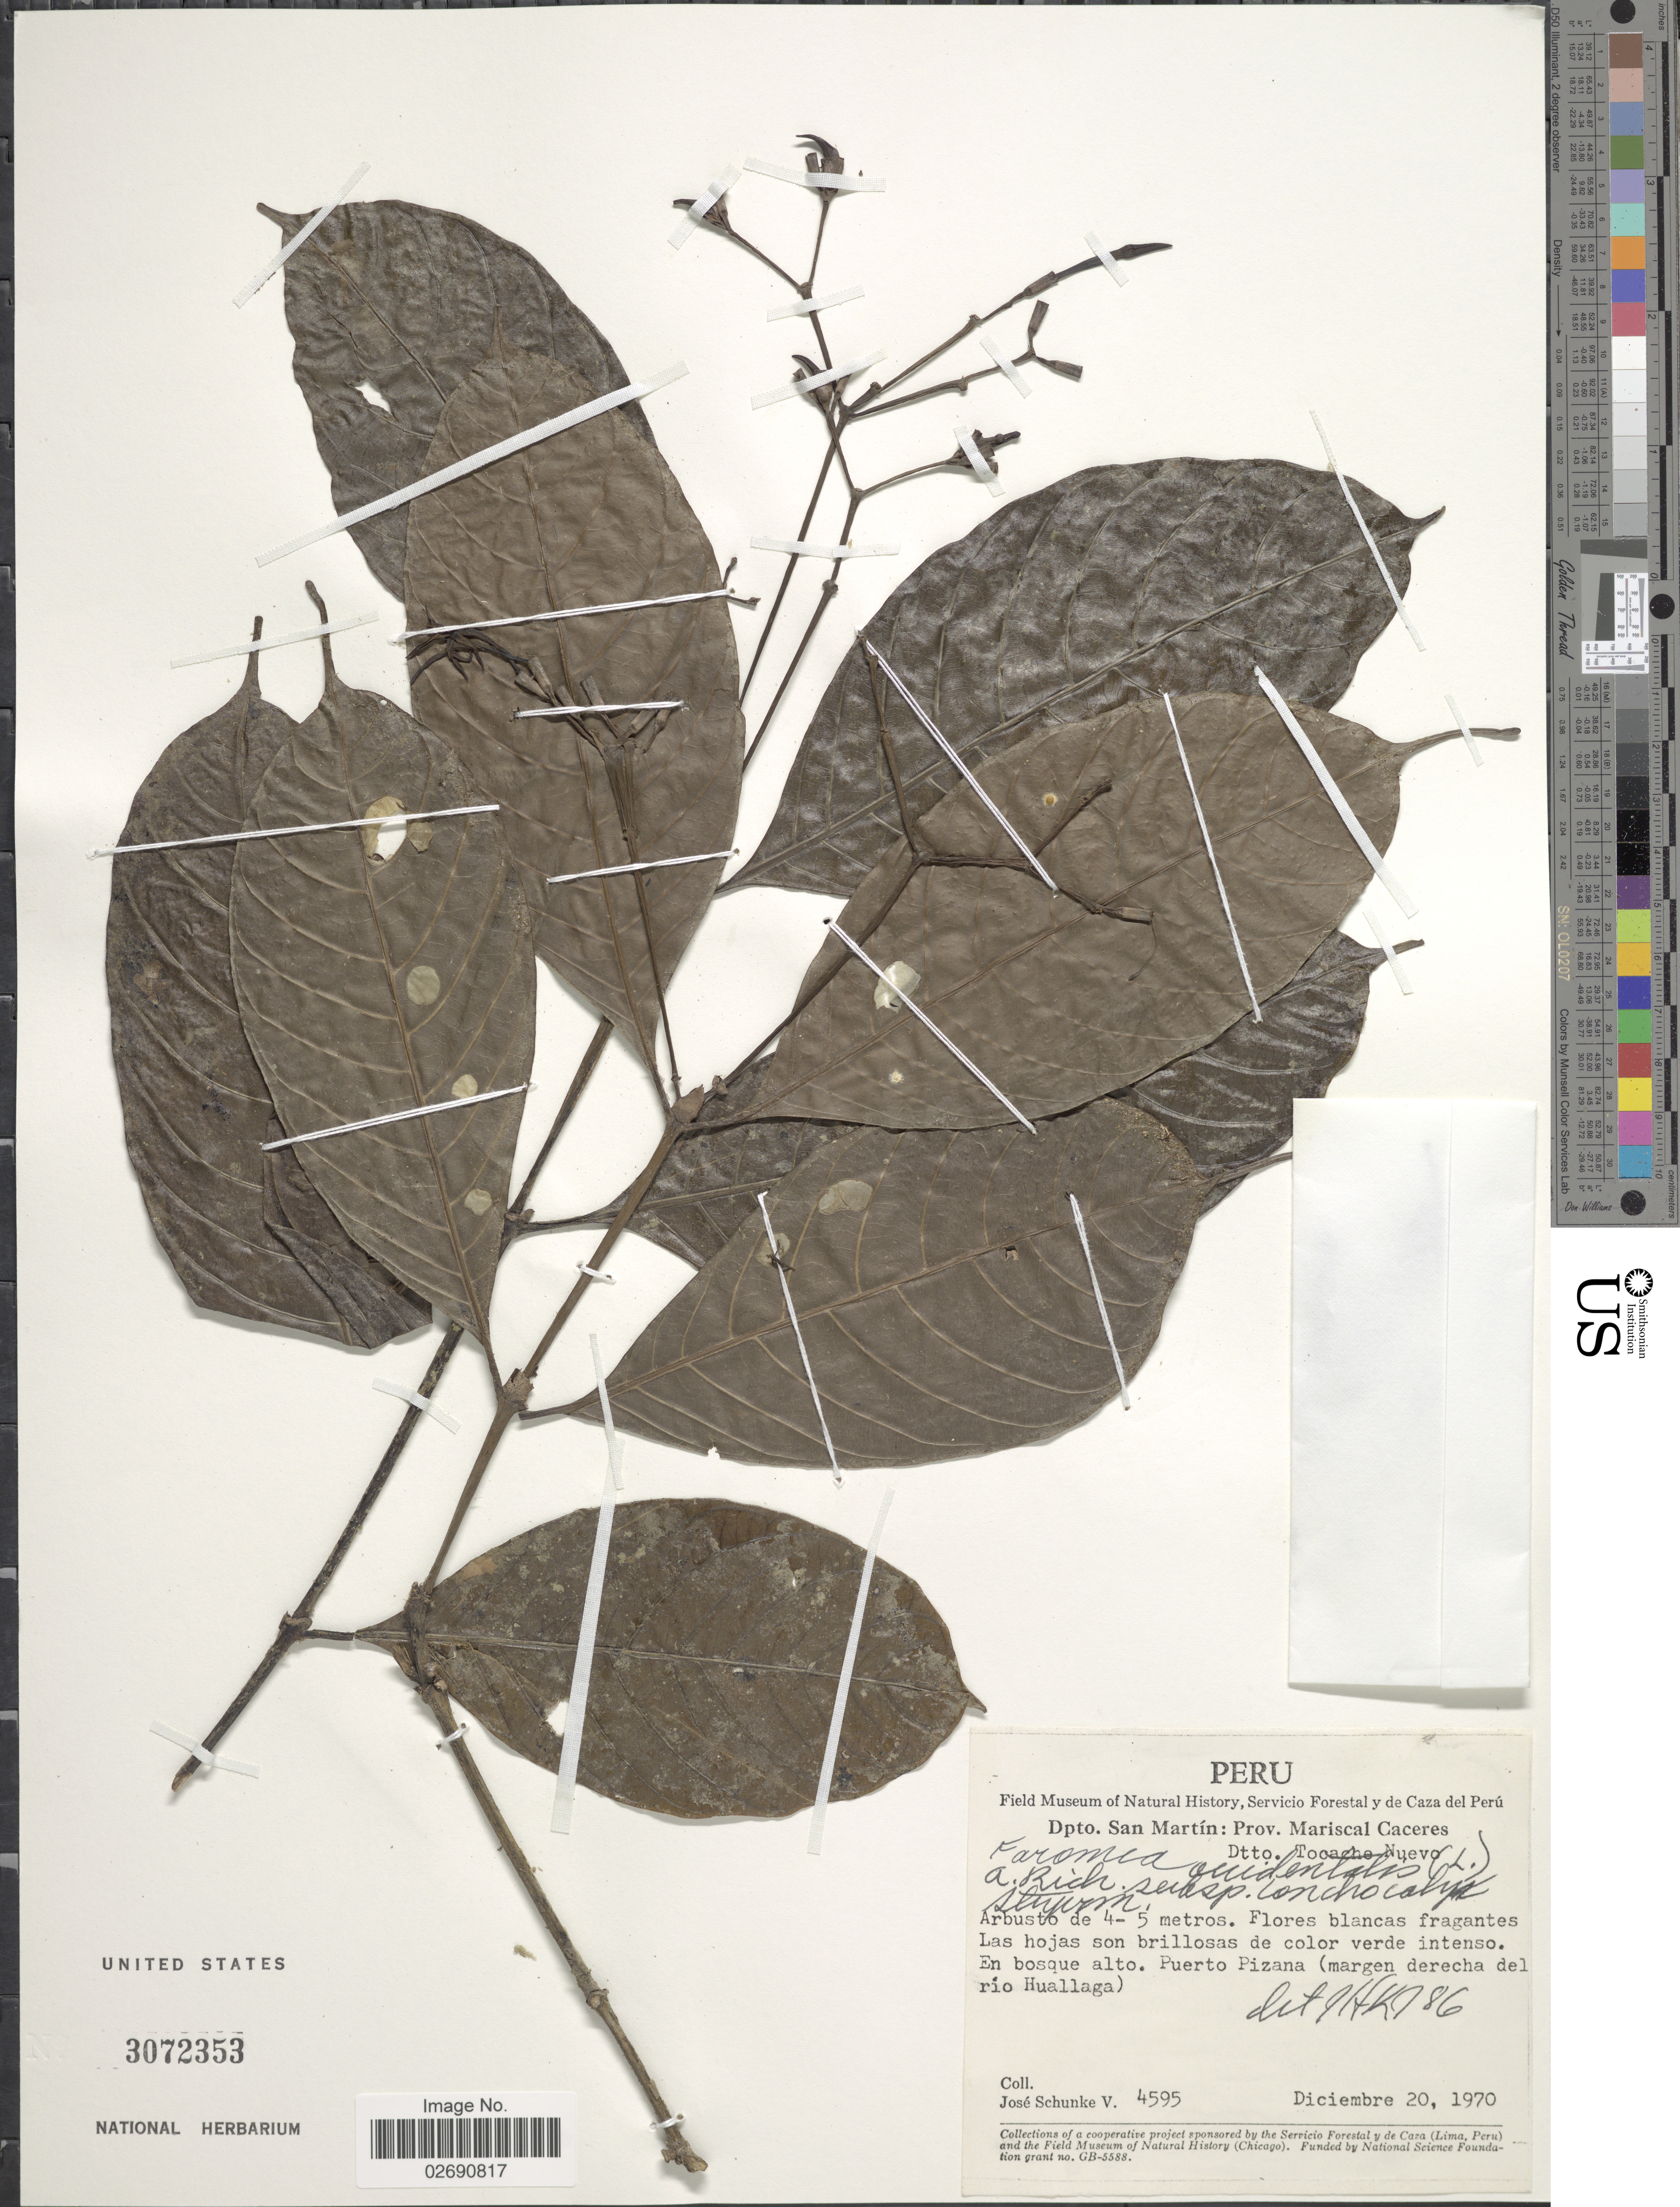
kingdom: Plantae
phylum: Tracheophyta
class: Magnoliopsida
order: Gentianales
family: Rubiaceae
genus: Faramea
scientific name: Faramea occidentalis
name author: (L.) A. Rich.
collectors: J. Schunke Vigo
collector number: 4595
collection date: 1970-12-20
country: Peru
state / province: San Martín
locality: Prov. Mariscal Caceres. Dtto. Tocache Nuevo. Puerto Pizana (margen derecha del rio Huallaga)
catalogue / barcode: US 3072353